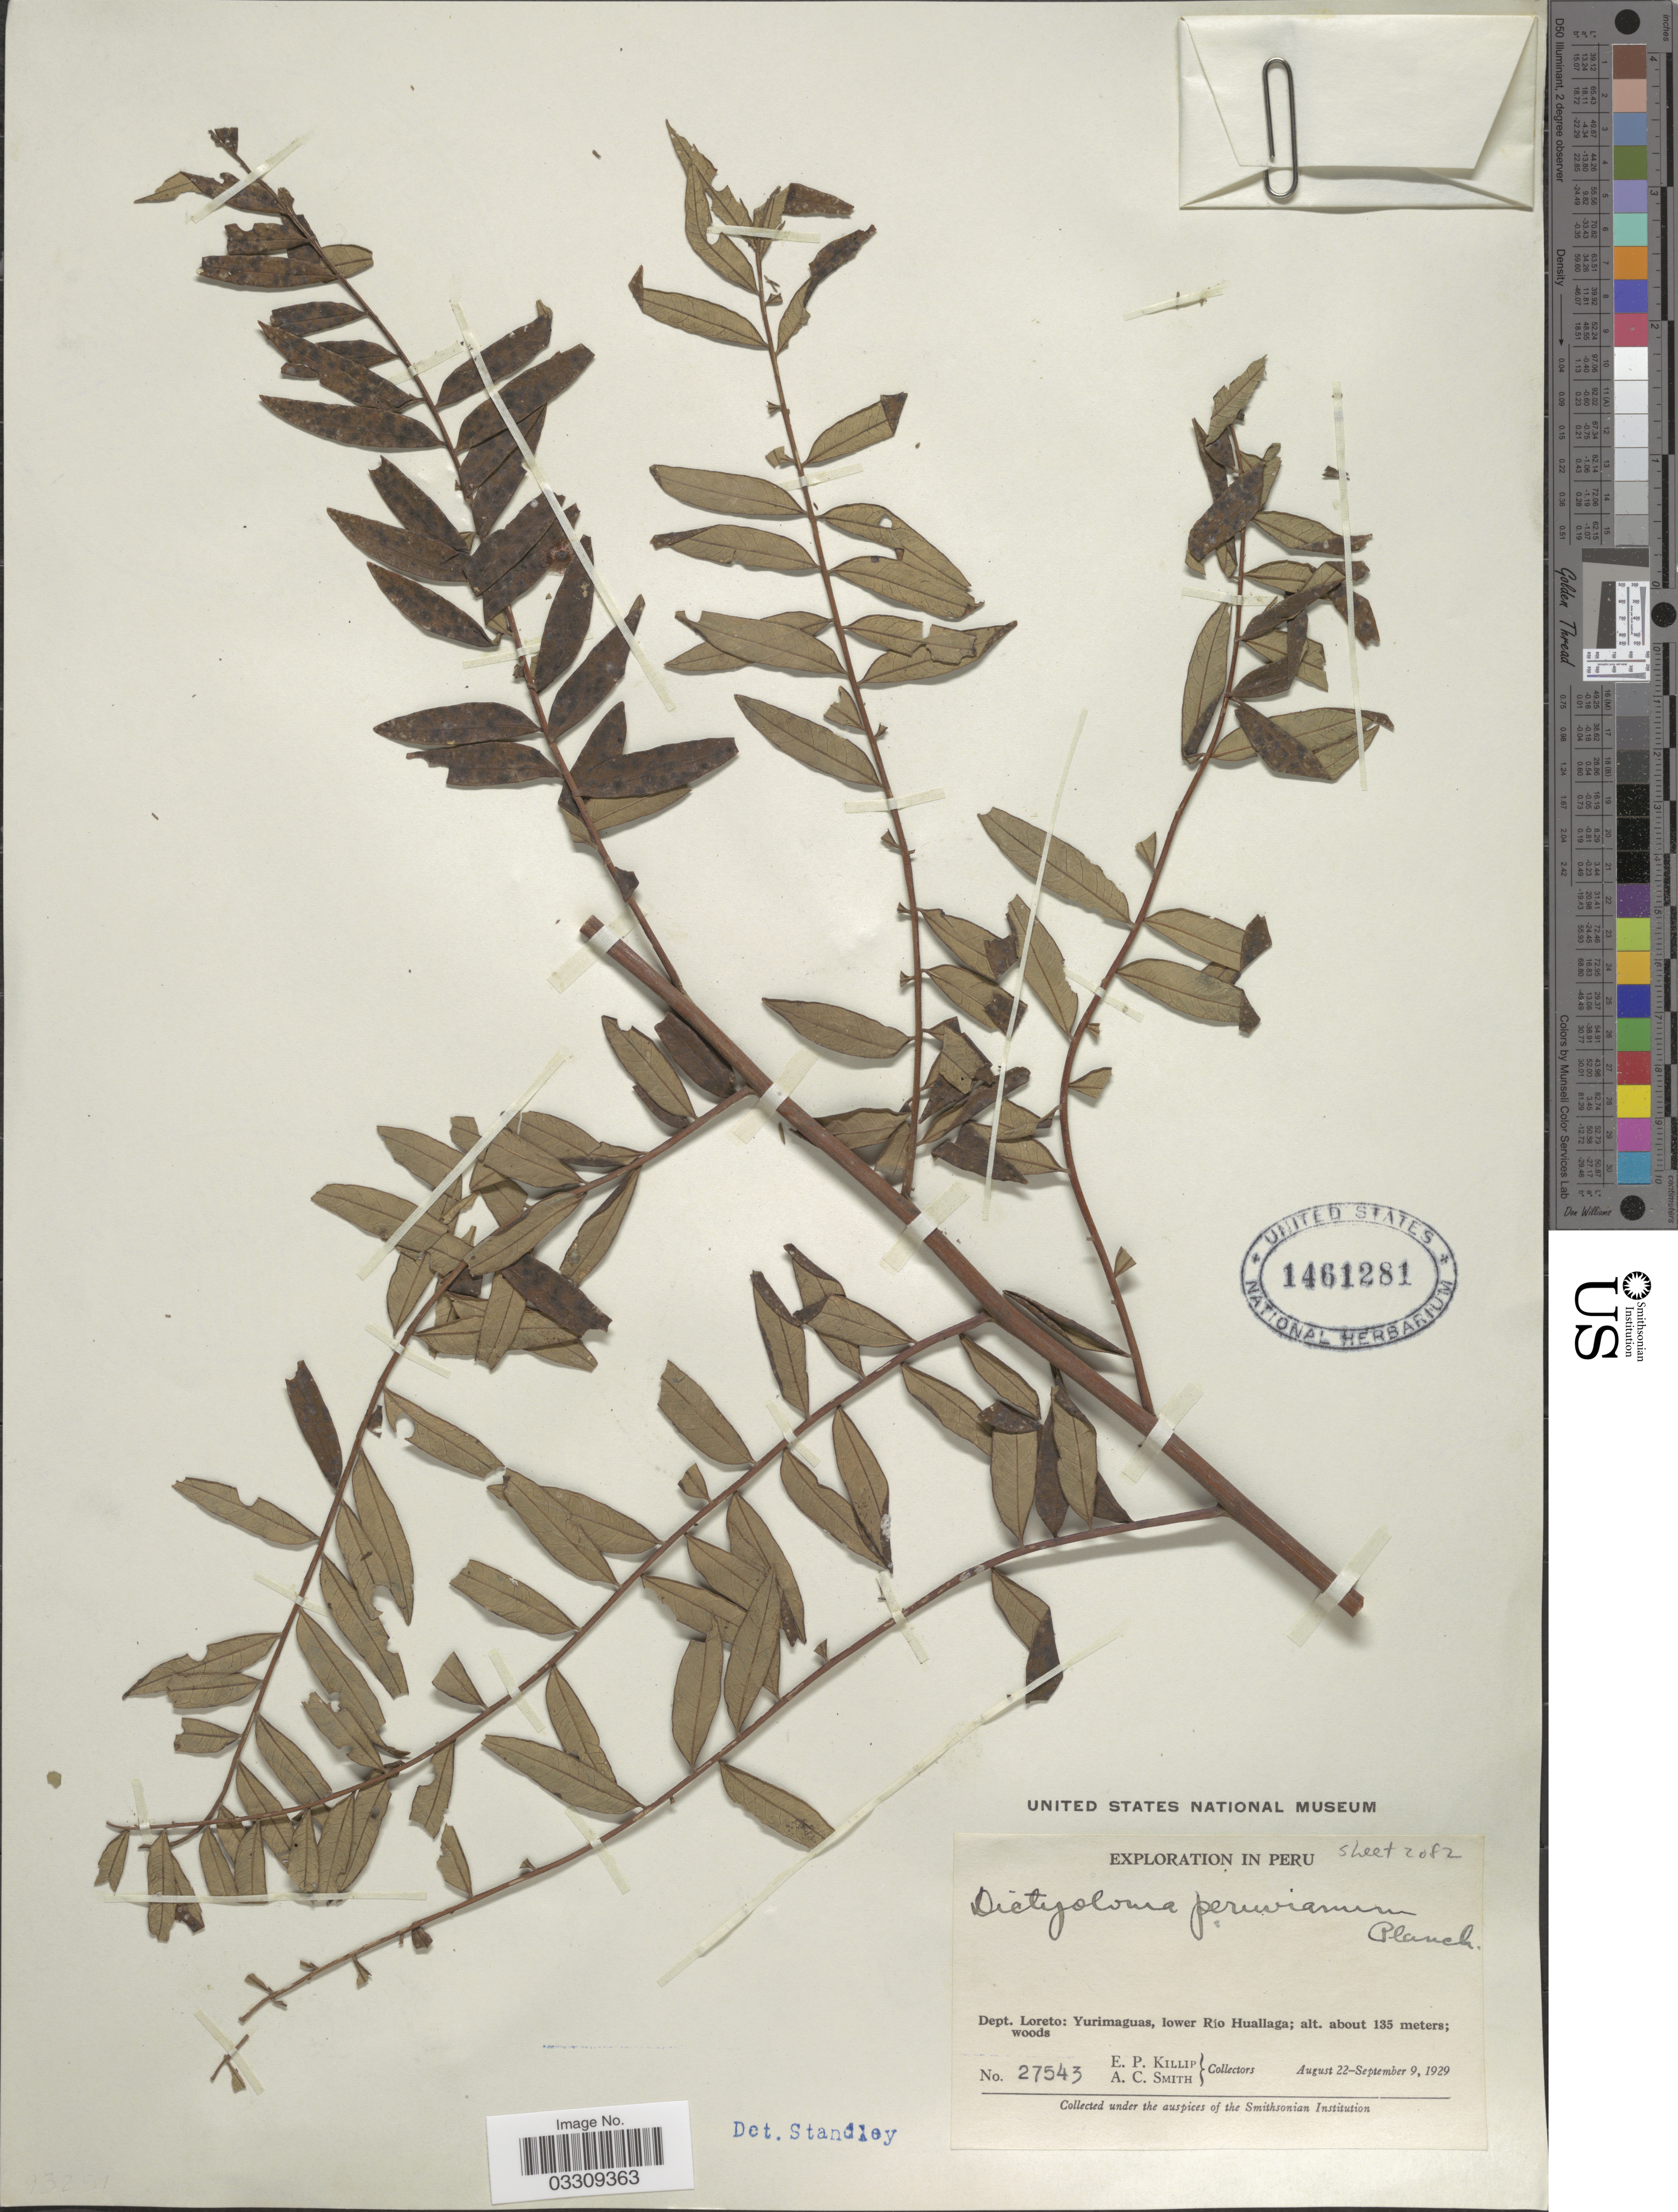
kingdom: Plantae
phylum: Tracheophyta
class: Magnoliopsida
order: Sapindales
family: Rutaceae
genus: Dictyoloma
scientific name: Dictyoloma peruvianum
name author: Planch.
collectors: E. P. Killip & A. C. Smith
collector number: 27543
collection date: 1929-08-22/1929-09-09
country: Peru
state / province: Loreto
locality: Dept. Loreto: Yurimaguas, lower Río Huallaga.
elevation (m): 135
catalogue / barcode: US 1461281